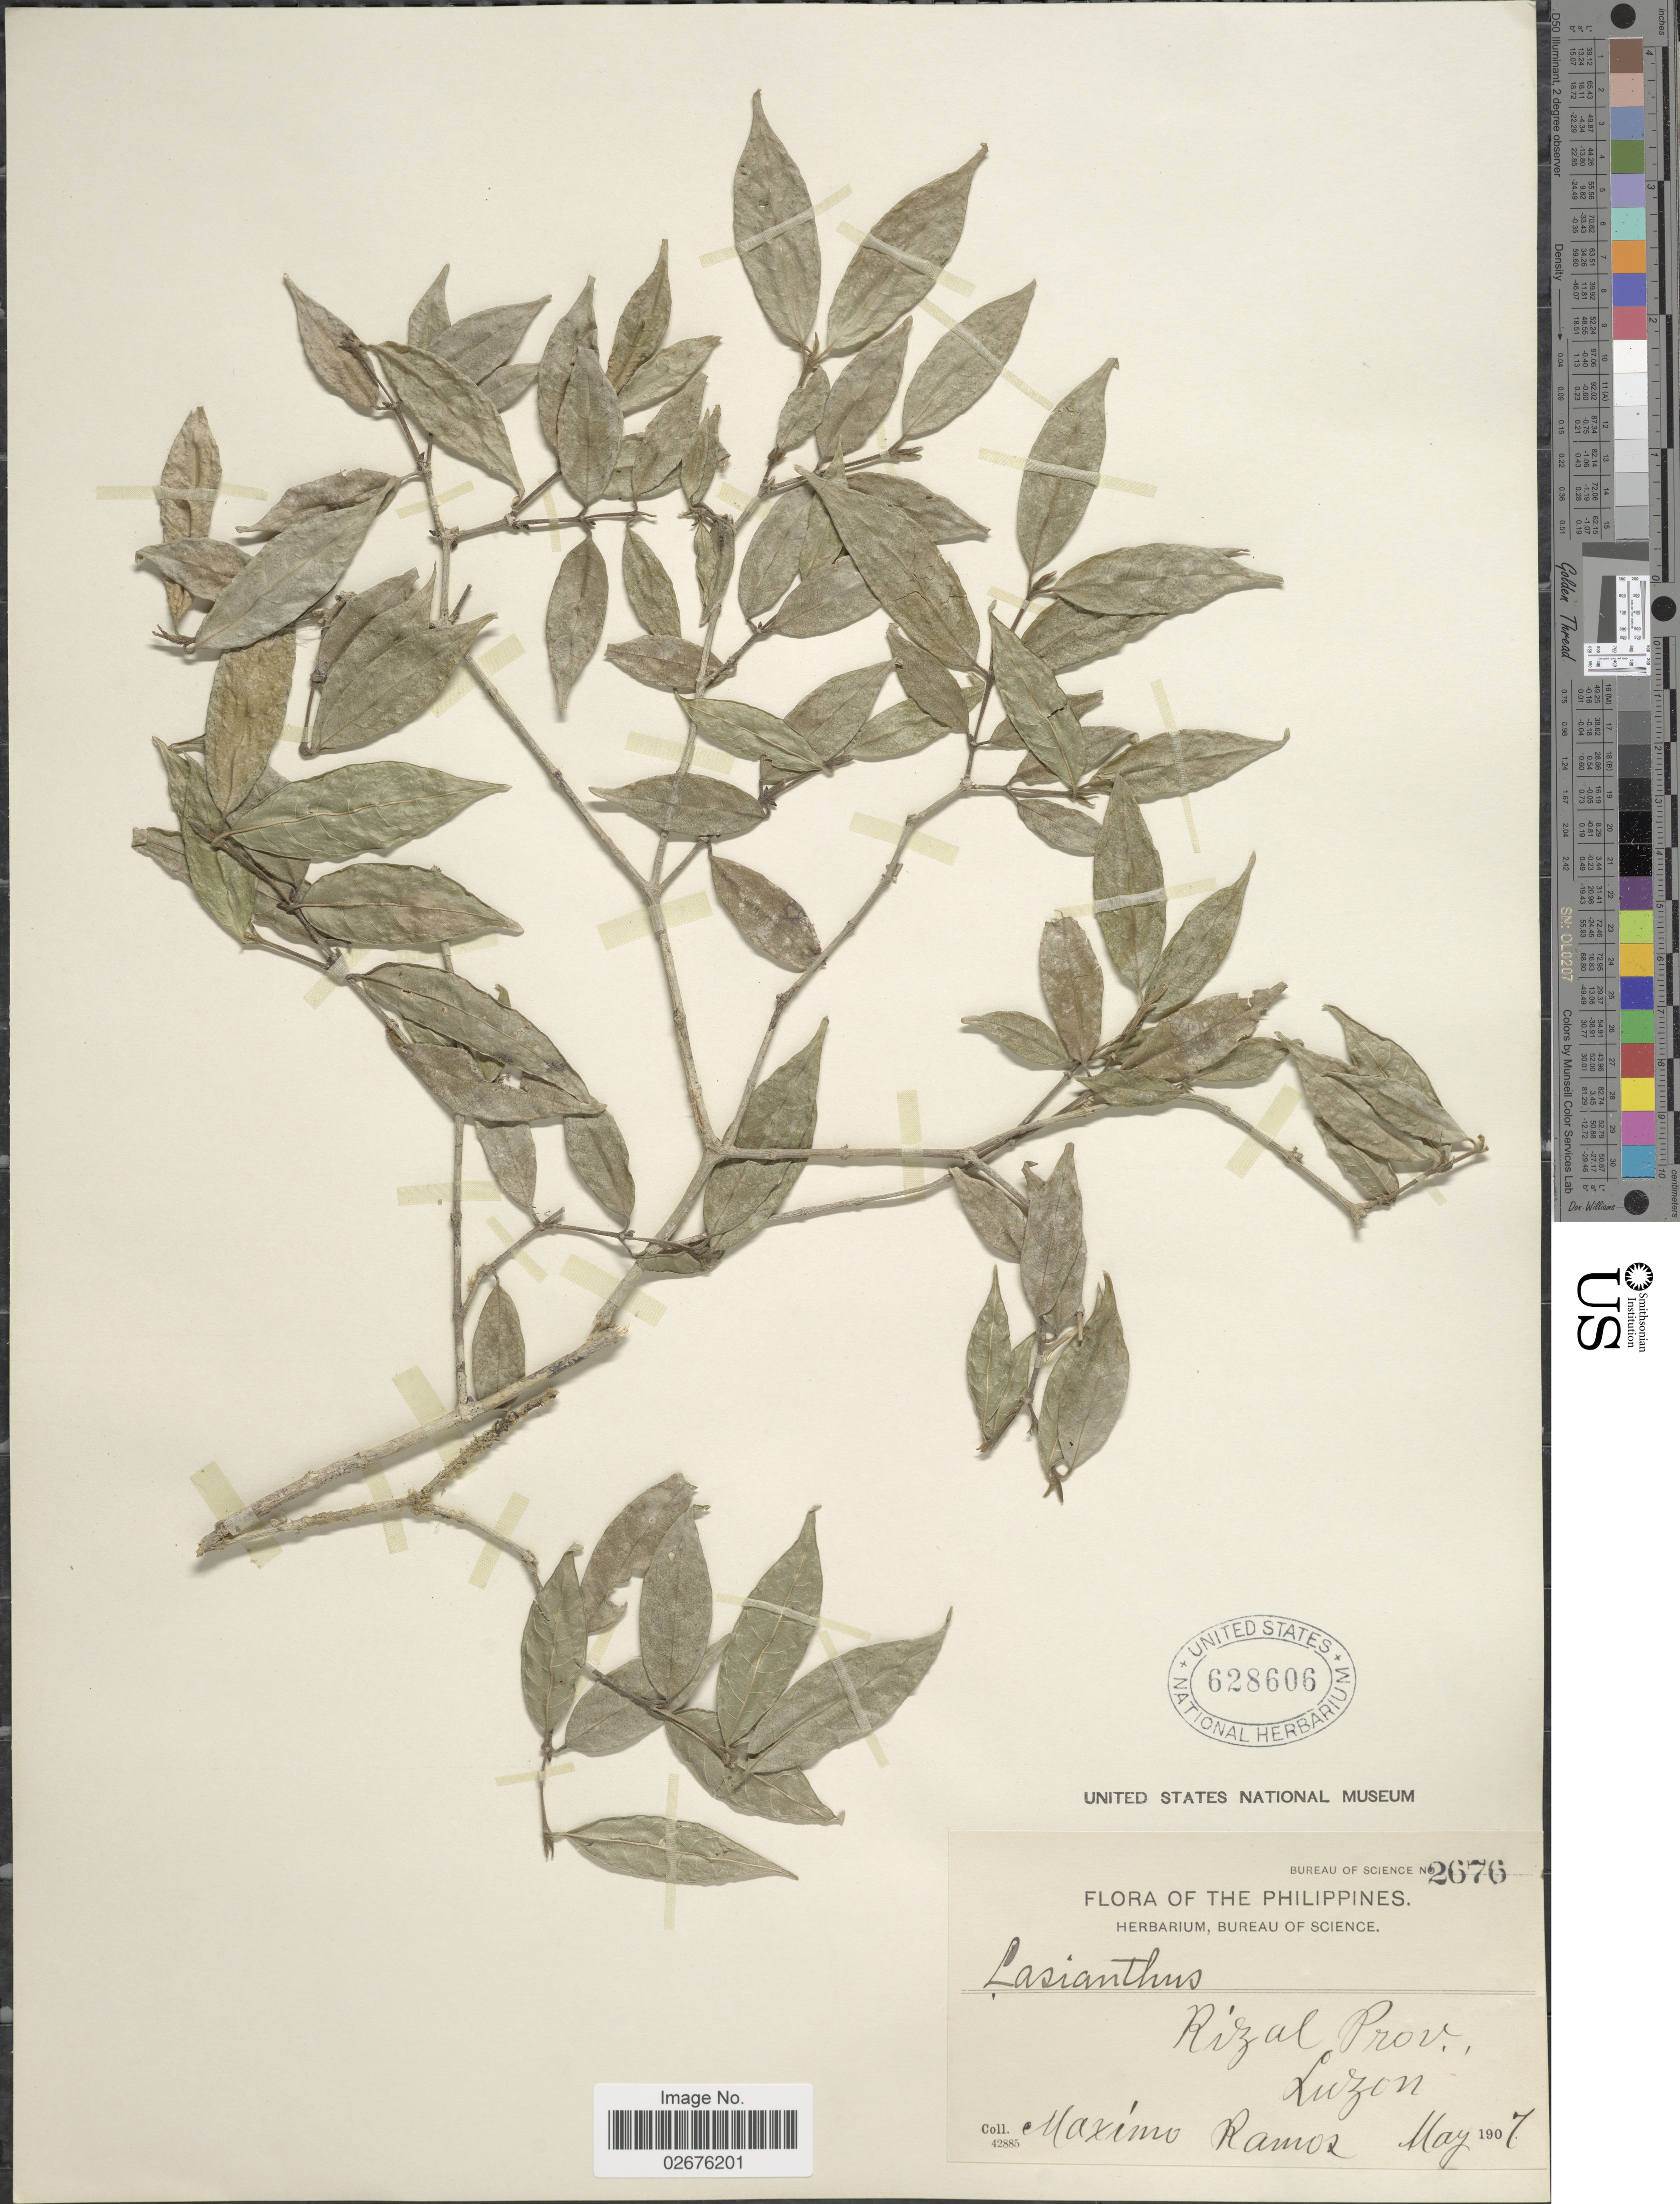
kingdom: Plantae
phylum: Tracheophyta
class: Magnoliopsida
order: Gentianales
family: Rubiaceae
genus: Lasianthus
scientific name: Lasianthus sp.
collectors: M. Ramos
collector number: Bureau of Science 2676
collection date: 1907-05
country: Philippines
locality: Rizal Prov., Luzon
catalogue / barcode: US 628606